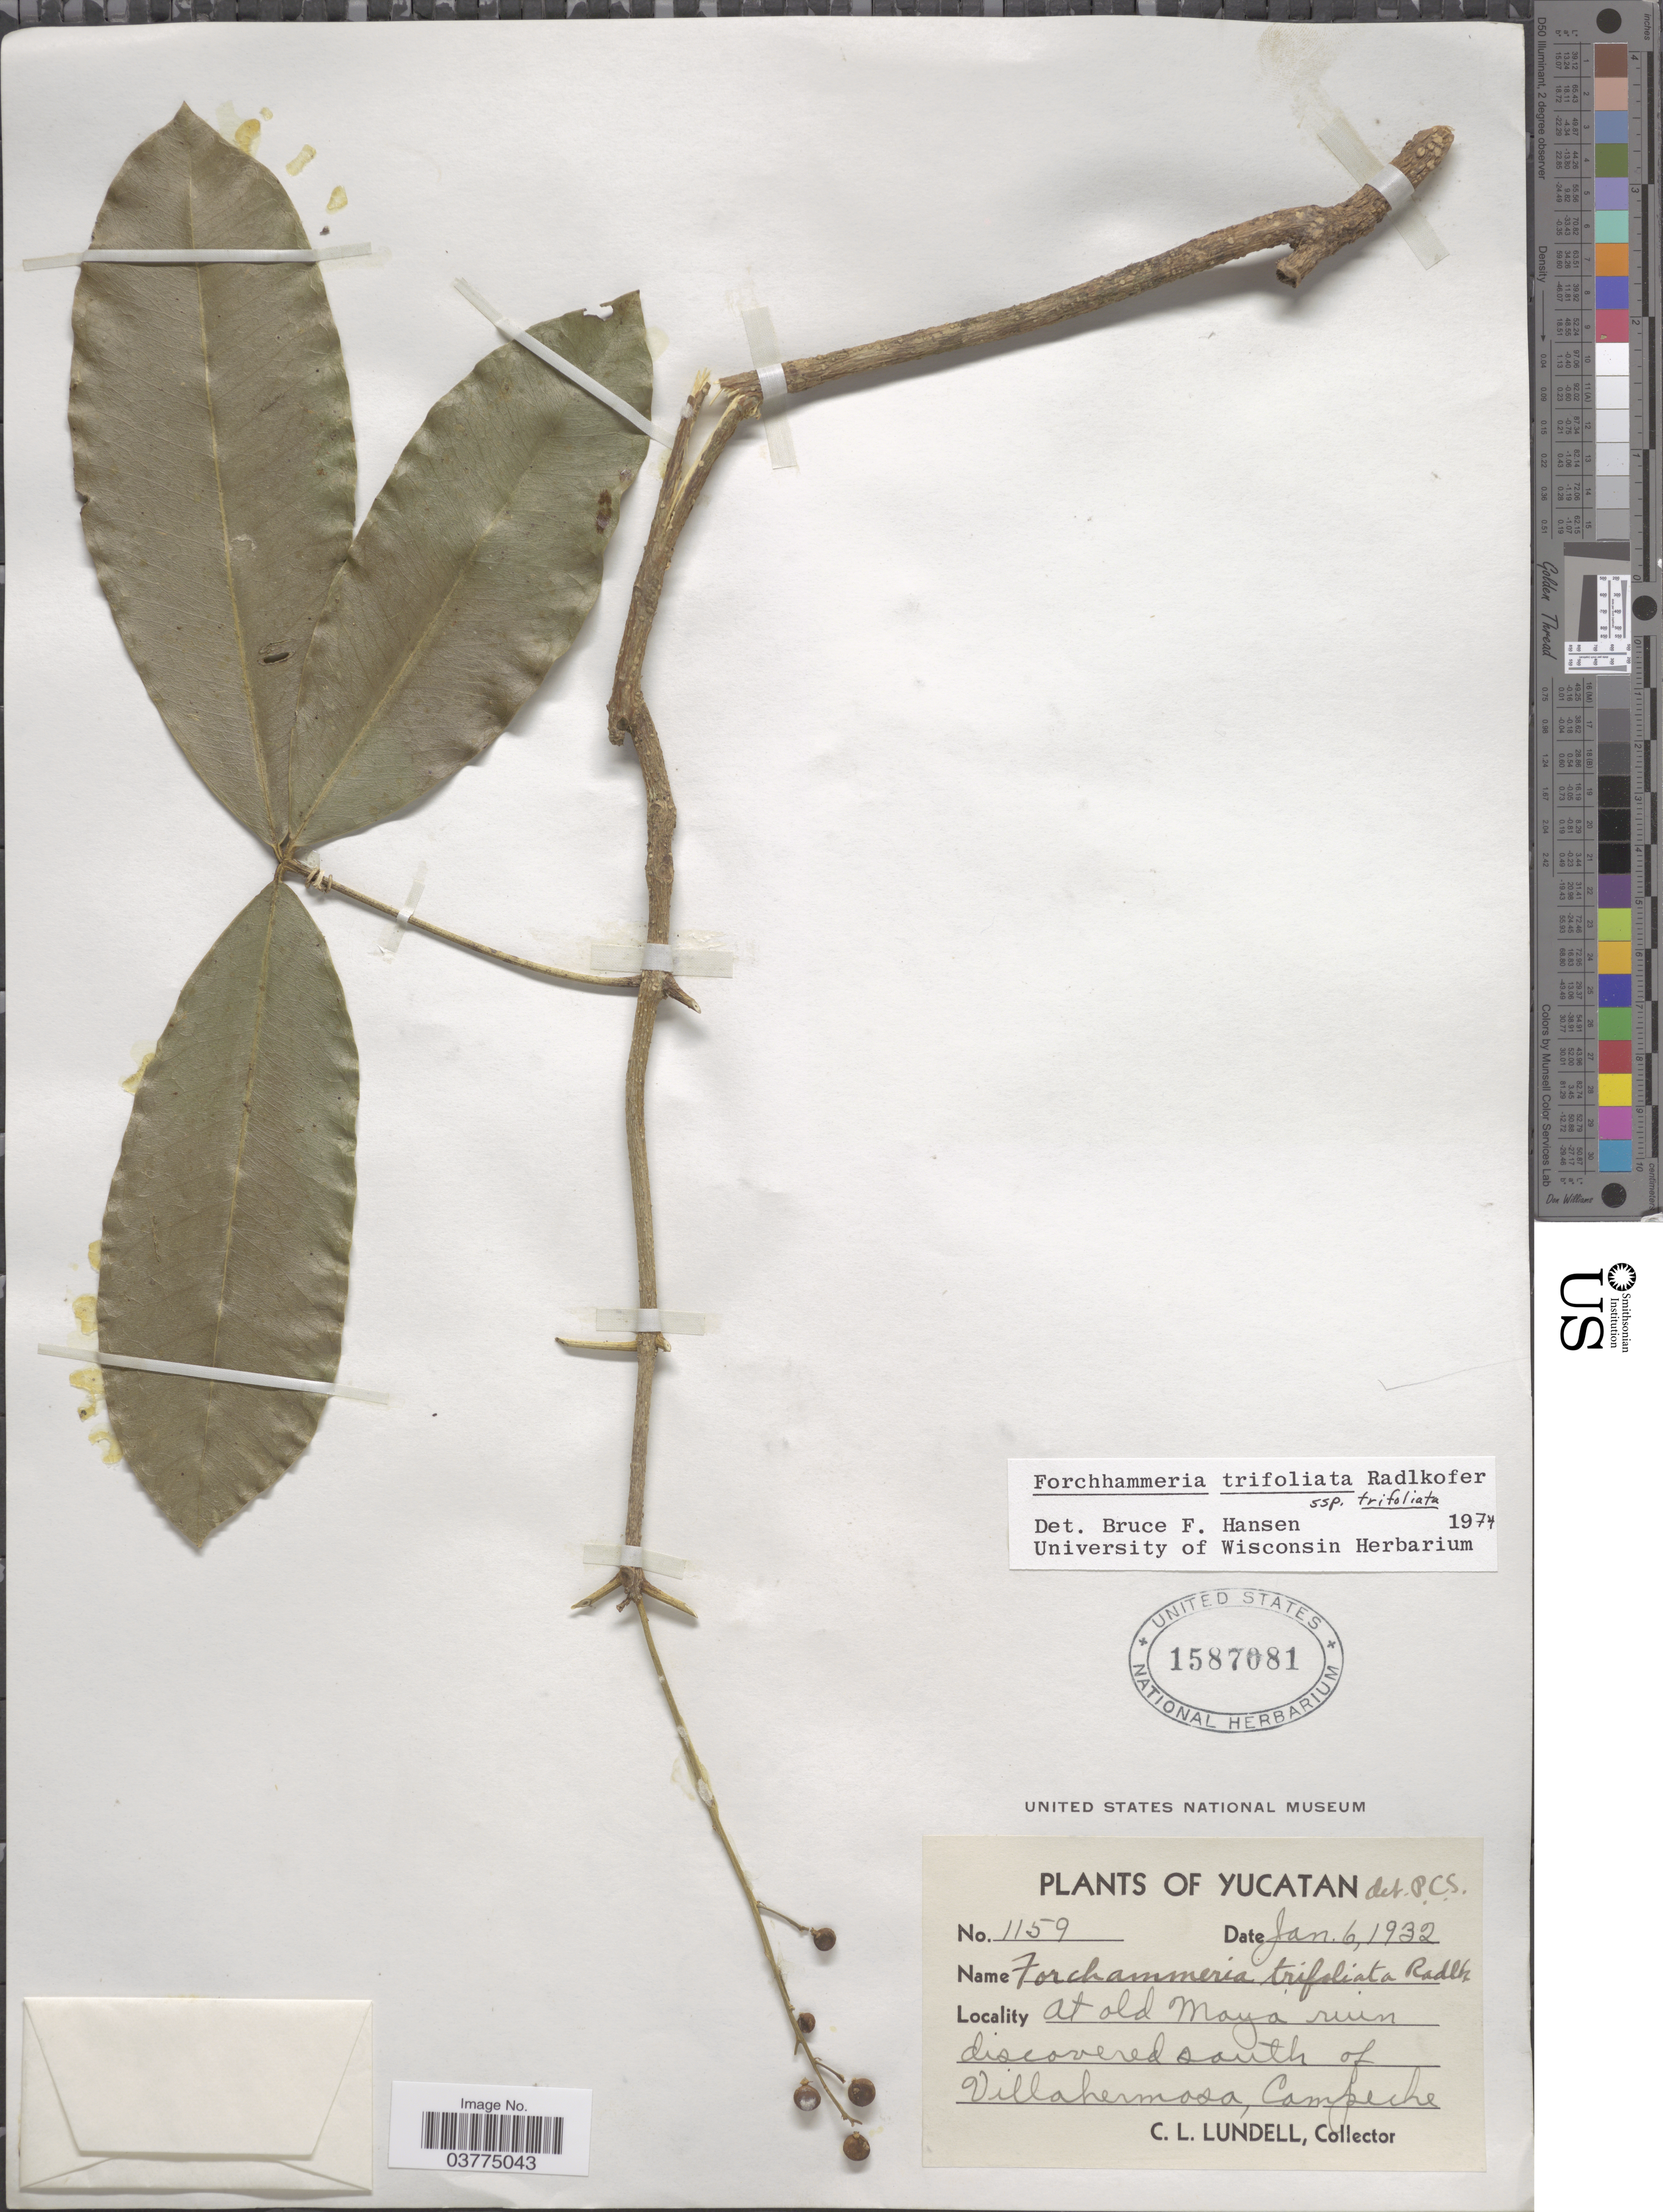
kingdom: Plantae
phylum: Tracheophyta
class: Magnoliopsida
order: Brassicales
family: Stixaceae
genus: Forchhammeria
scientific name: Forchhammeria trifoliata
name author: Radlk.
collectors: C. L. Lundell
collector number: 1159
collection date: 1932-01-06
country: Mexico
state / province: Yucatán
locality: At old Maya ruin discovered south of Villahermosa, Campeche.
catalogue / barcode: US 1587081